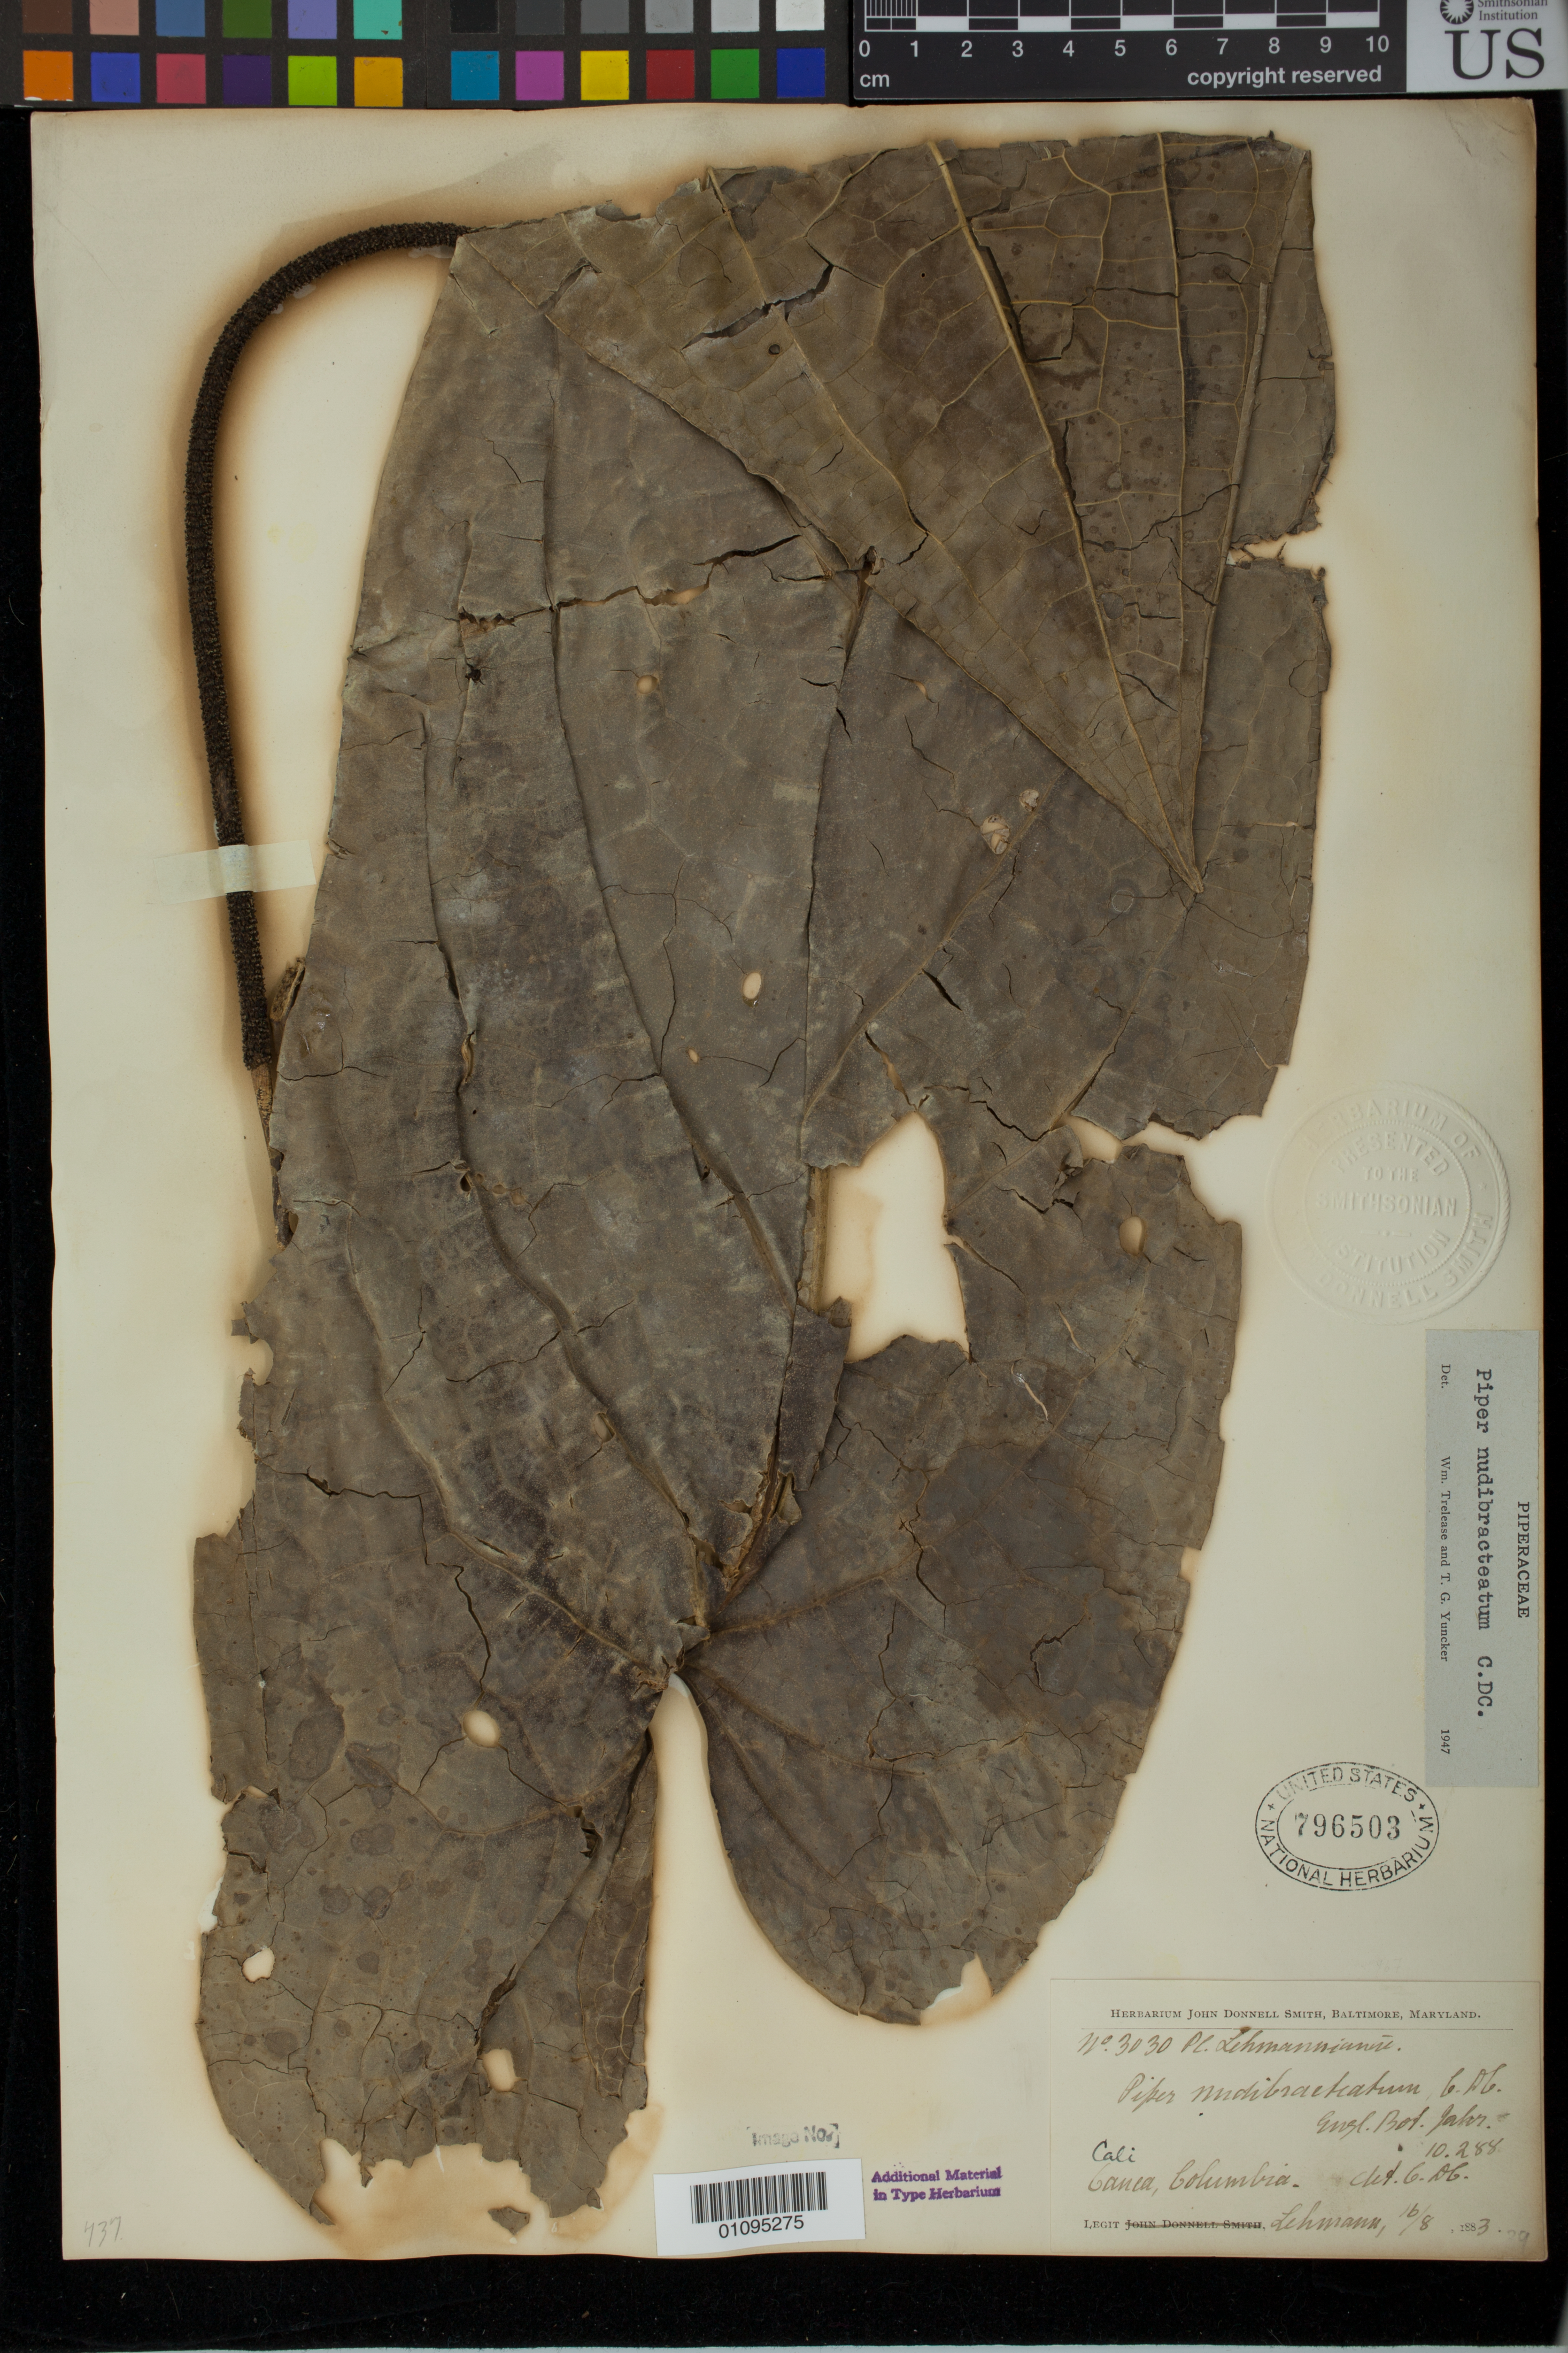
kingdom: Plantae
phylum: Tracheophyta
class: Magnoliopsida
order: Piperales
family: Piperaceae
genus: Piper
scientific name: Piper nudibracteatum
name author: C. DC.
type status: Isotype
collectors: F. C. Lehmann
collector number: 3030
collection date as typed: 16 Aug 1883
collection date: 1883-08-16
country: Colombia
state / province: Cauca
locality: Cali.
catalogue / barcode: US 796503